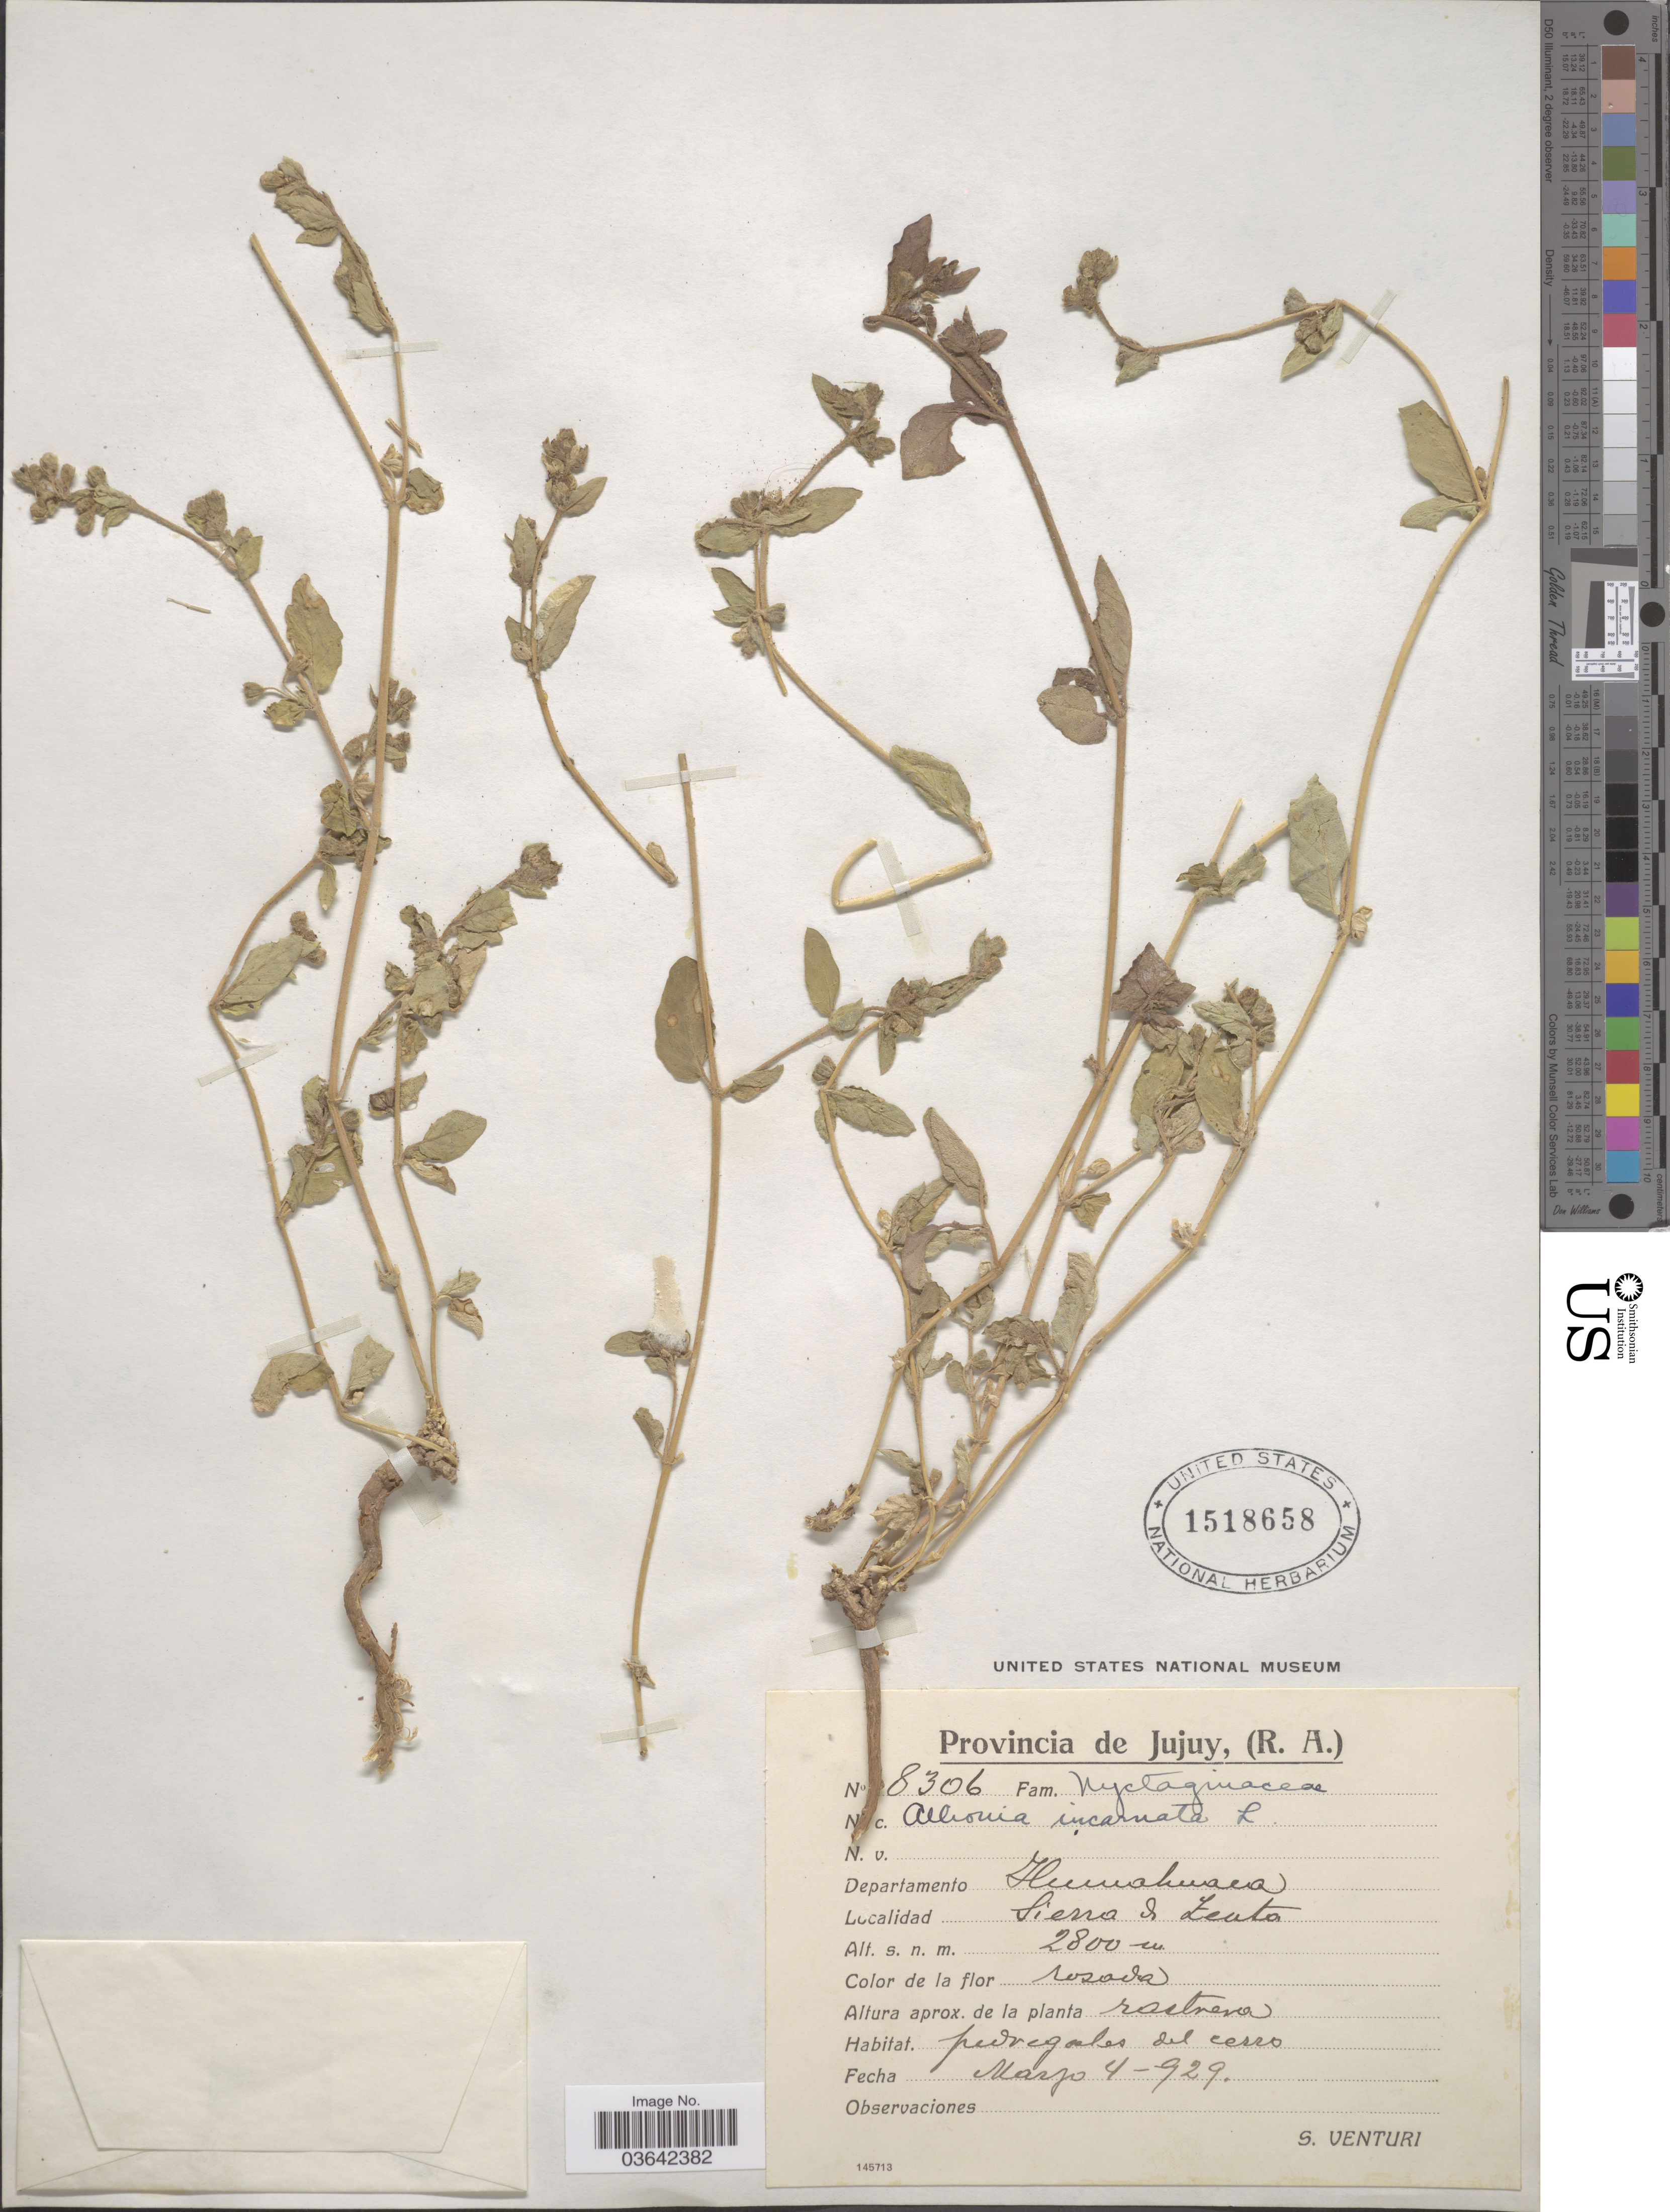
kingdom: Plantae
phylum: Tracheophyta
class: Magnoliopsida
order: Caryophyllales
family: Nyctaginaceae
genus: Allionia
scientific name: Allionia incarnata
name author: L.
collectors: S. Venturi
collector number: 8306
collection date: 1929-03-04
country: Argentina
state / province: Jujuy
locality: Departamento Humahuaca. Sierra de Zenta.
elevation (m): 2800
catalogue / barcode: US 1518658